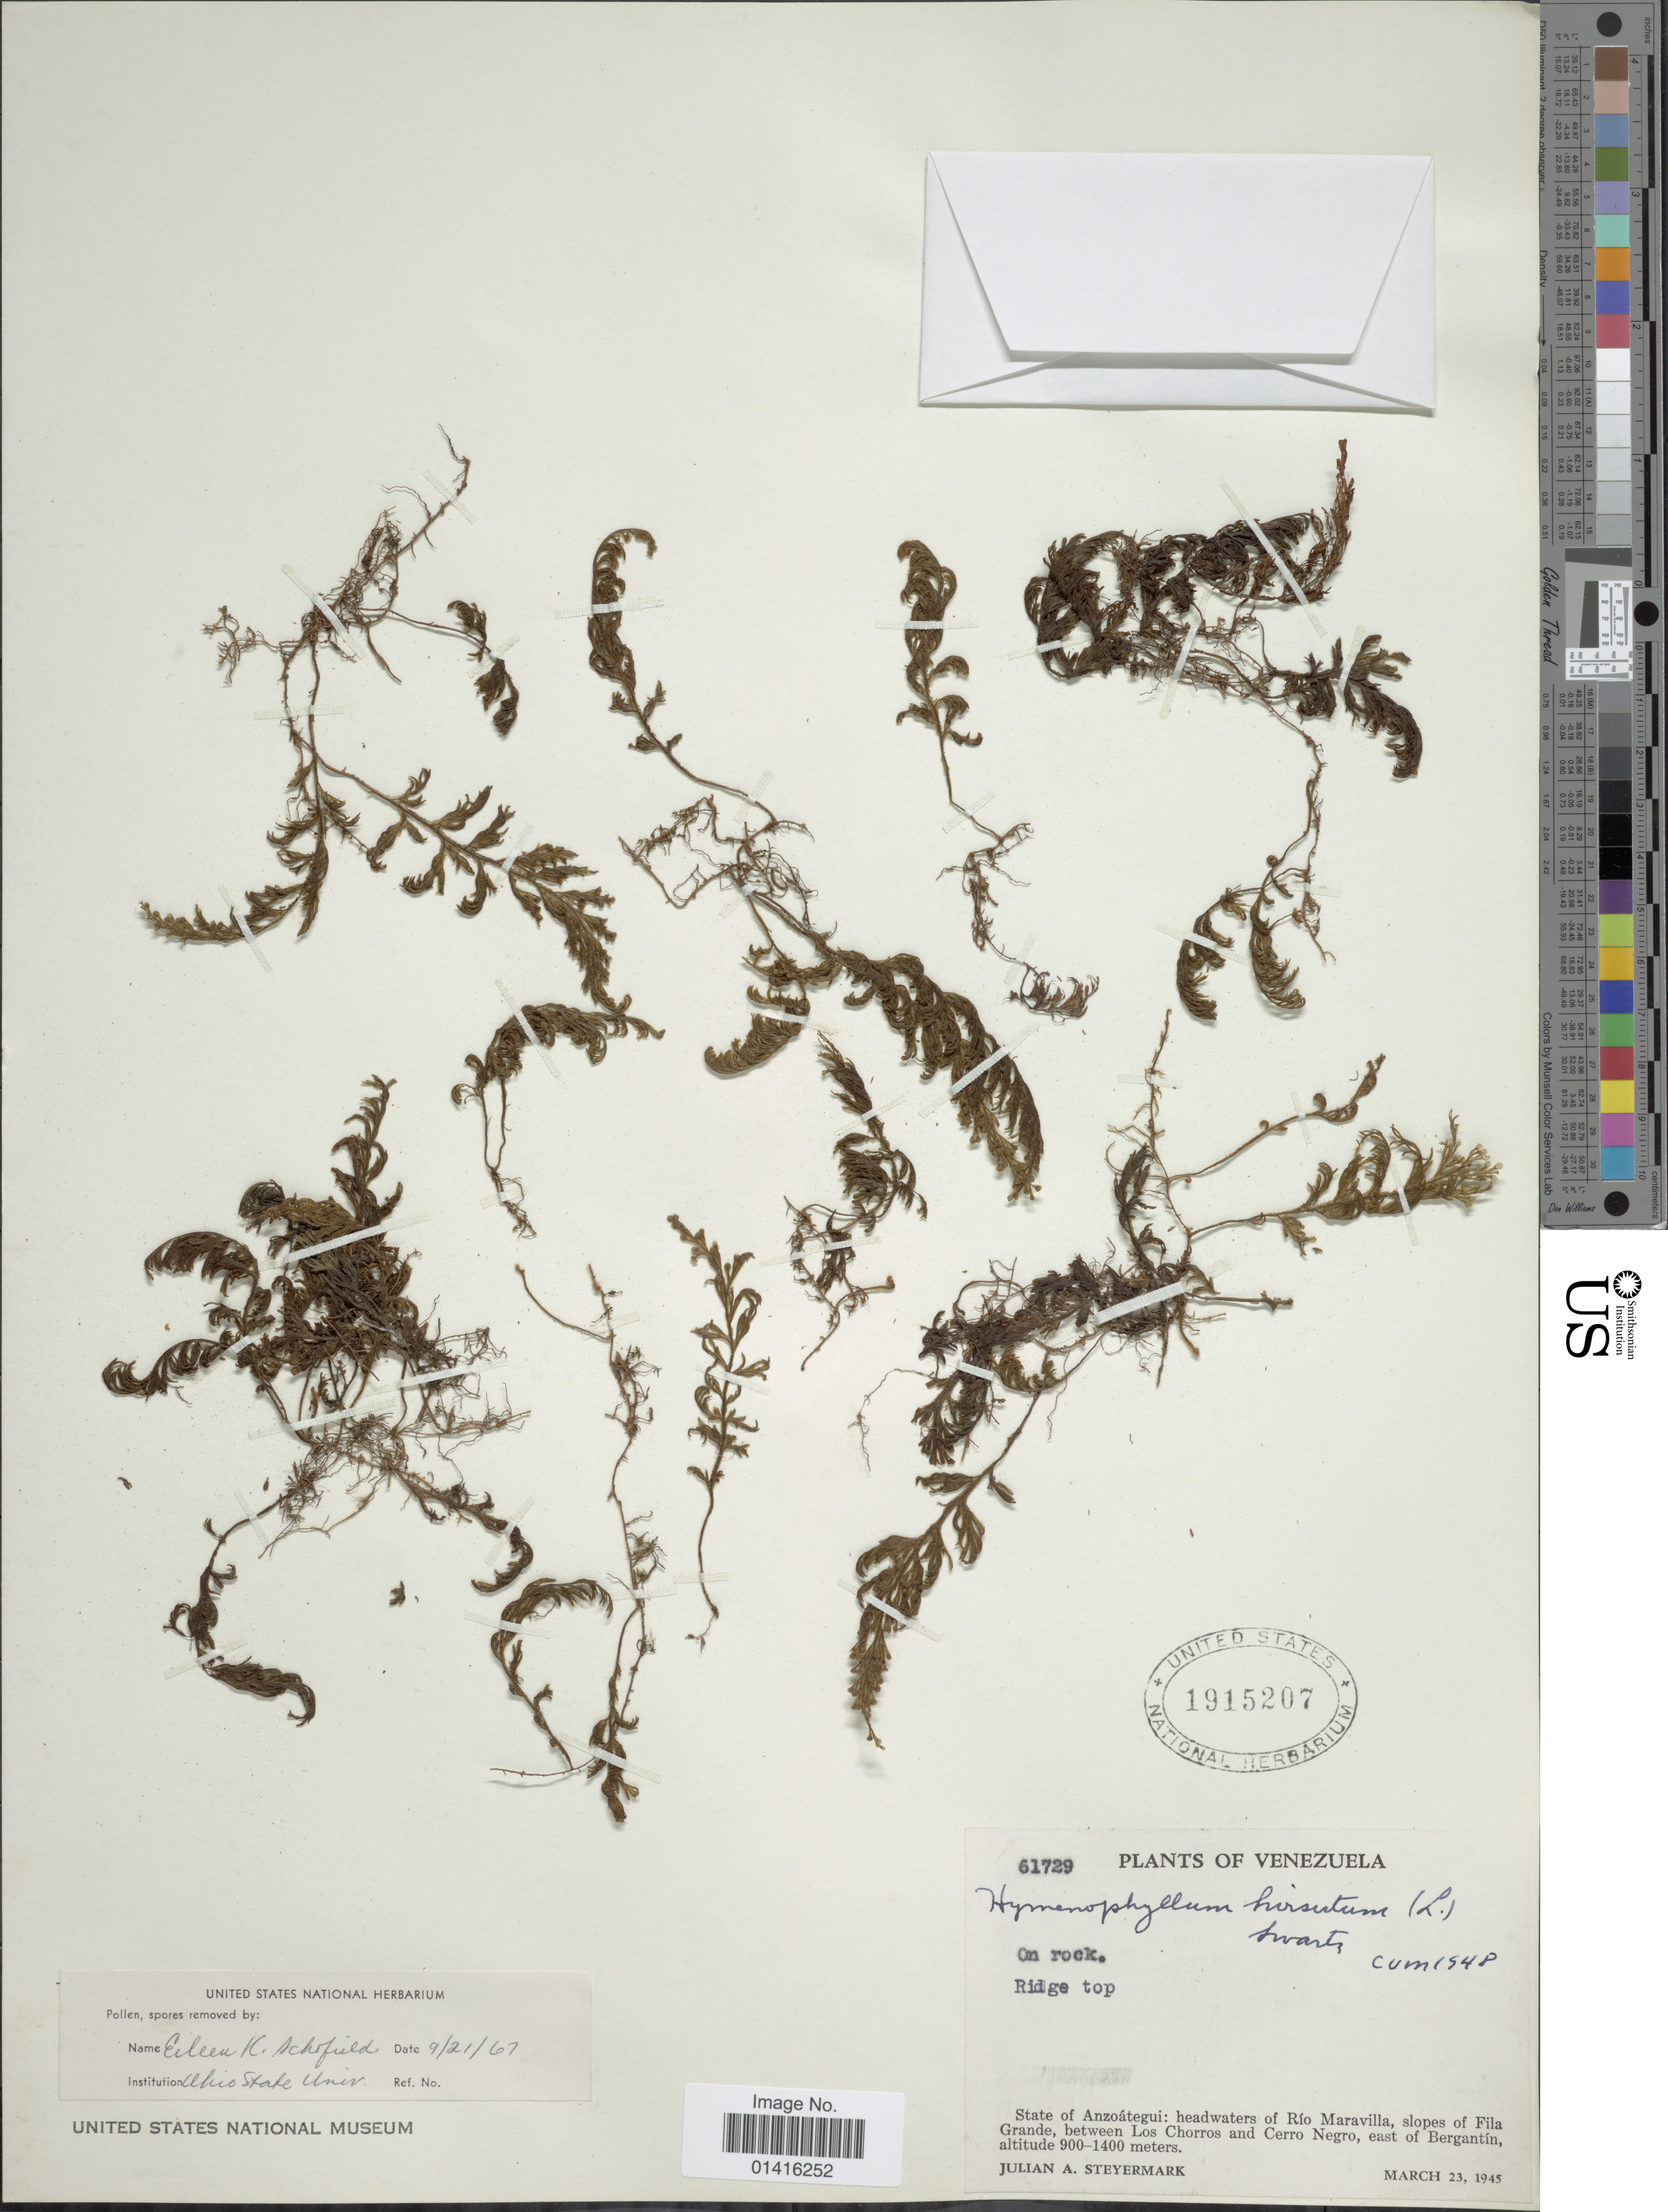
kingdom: Plantae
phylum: Tracheophyta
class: Polypodiopsida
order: Hymenophyllales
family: Hymenophyllaceae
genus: Hymenophyllum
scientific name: Hymenophyllum hirsutum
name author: (L.) Sw.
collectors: J. Steyermark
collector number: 61729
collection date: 1945-03-23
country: Venezuela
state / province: Anzoategui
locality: Headwaters of Río Maravilla, slopes of Fila Grande, between Los Chorros and Cerro Negro, east of Bergantín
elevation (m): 900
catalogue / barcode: US 1915207